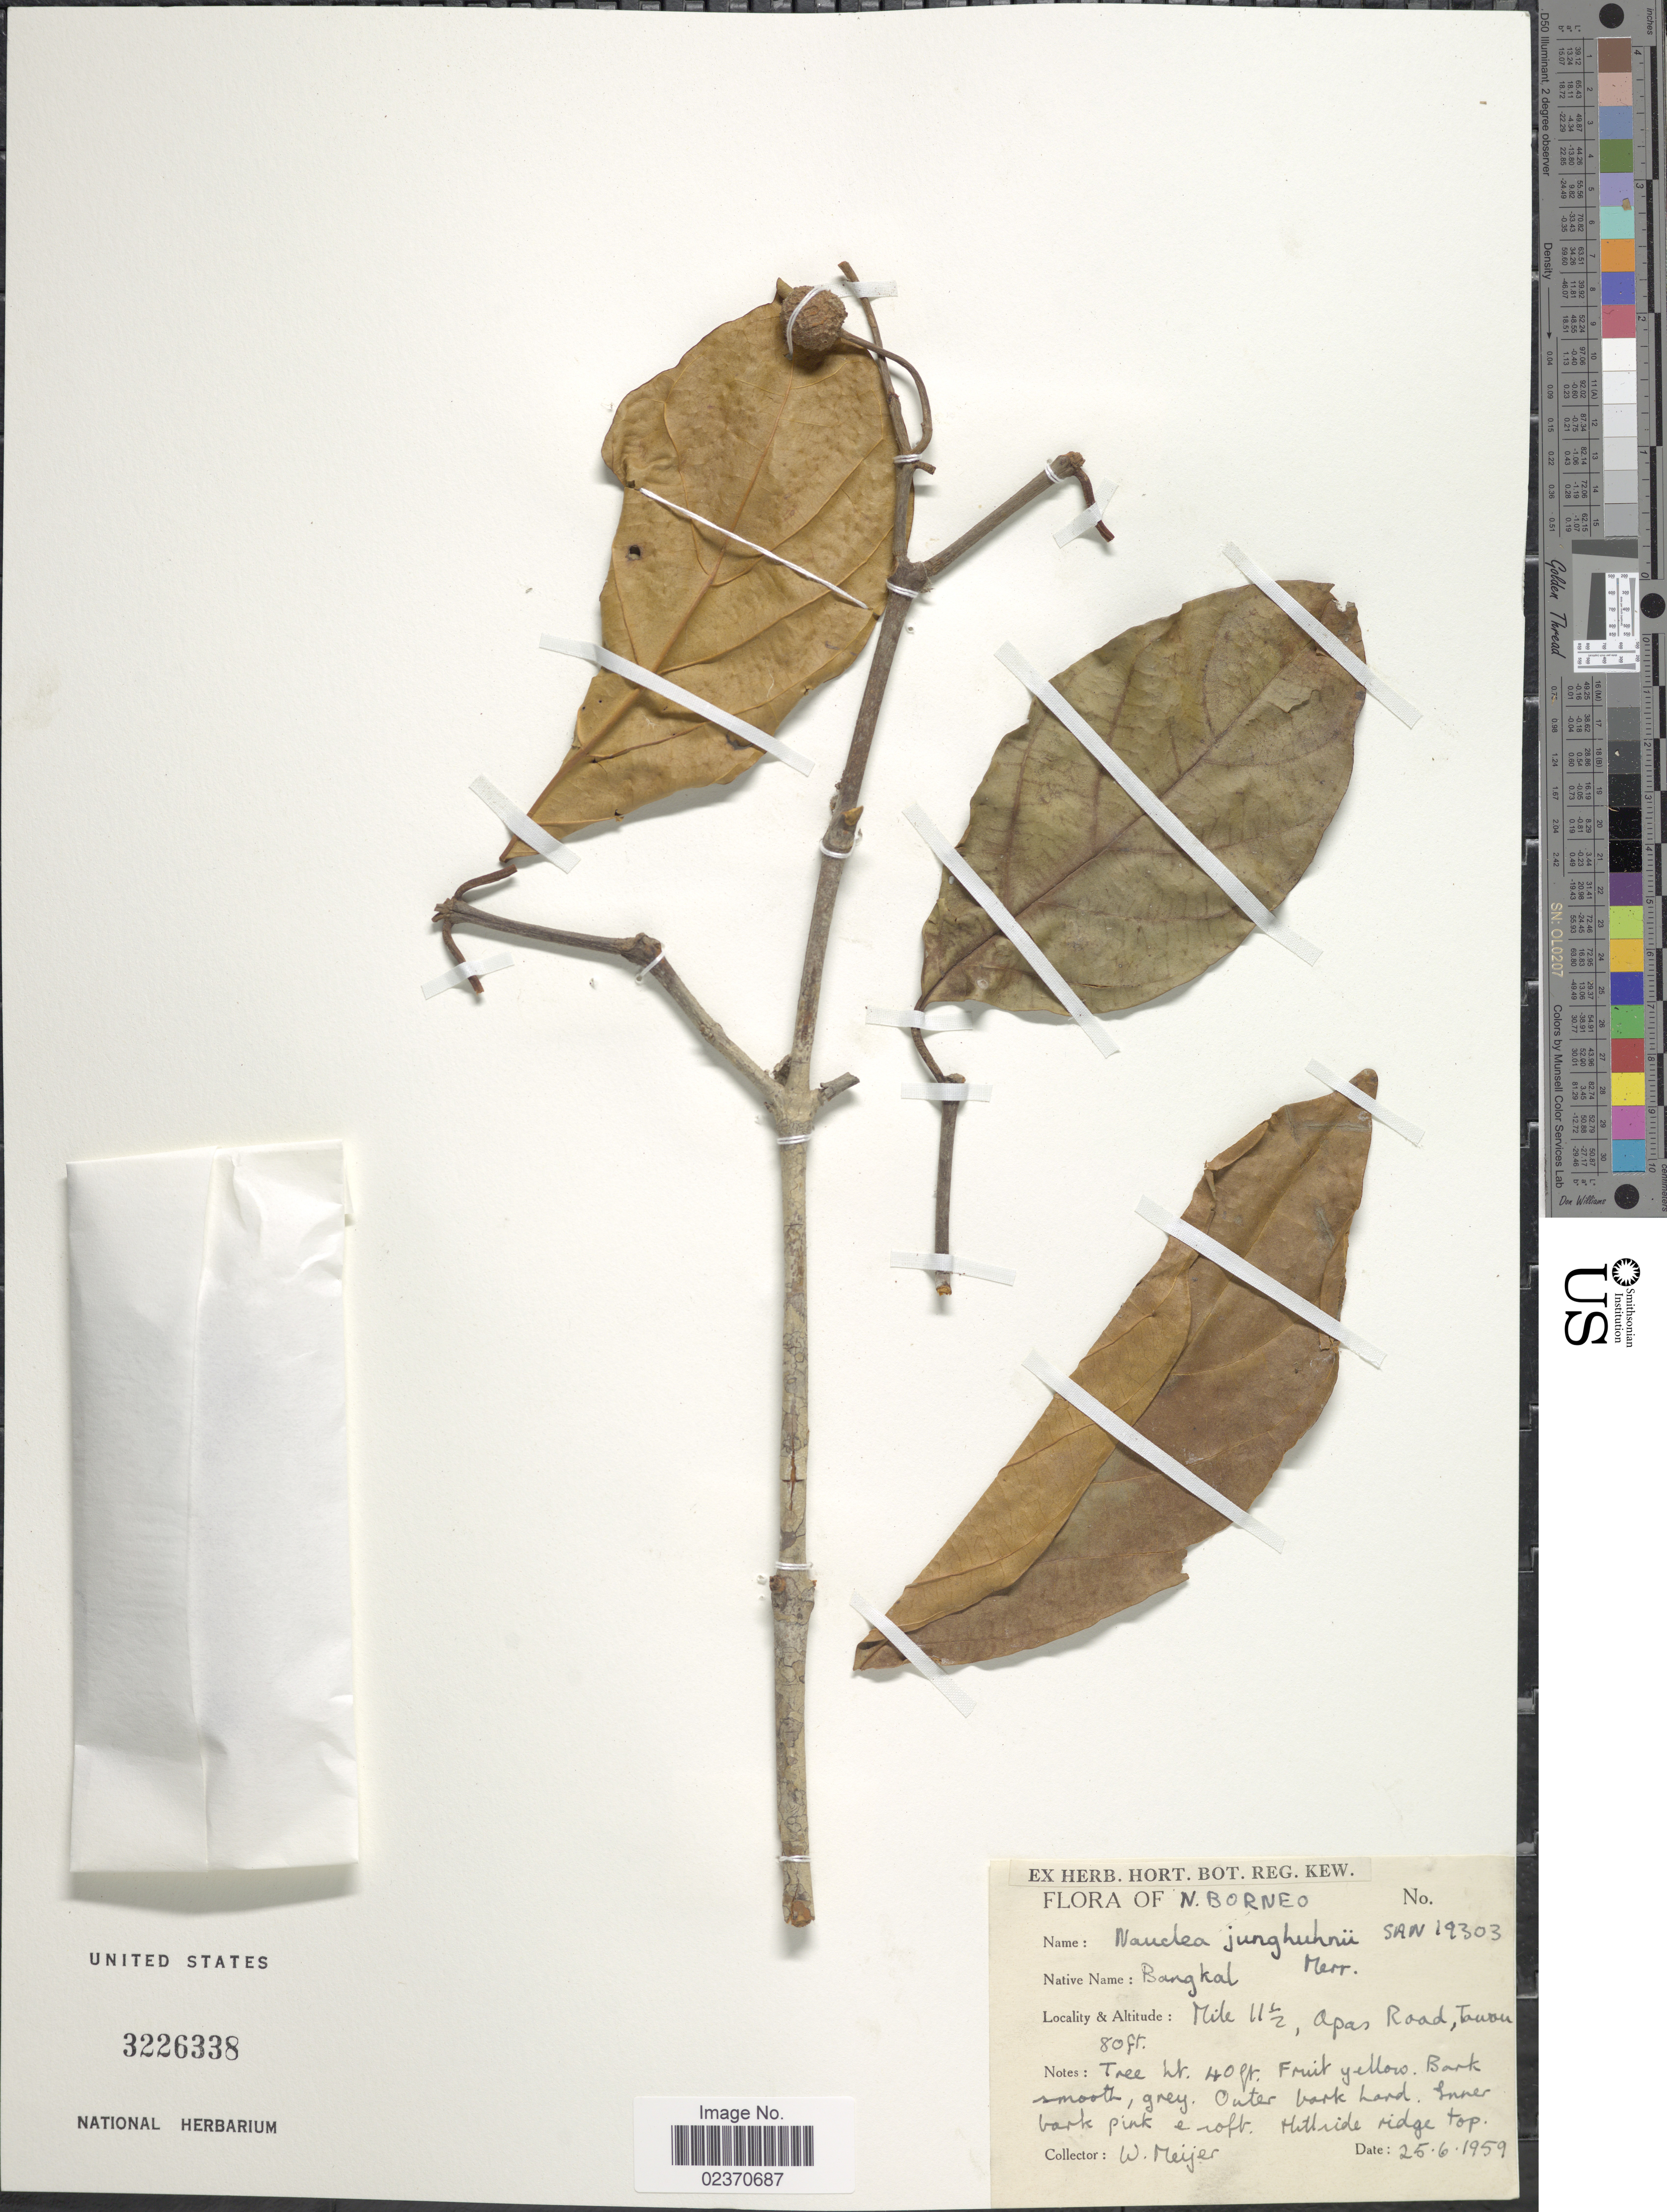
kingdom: Plantae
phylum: Tracheophyta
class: Magnoliopsida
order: Gentianales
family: Rubiaceae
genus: Nauclea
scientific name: Nauclea subdita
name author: Steud.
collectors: W. Meyer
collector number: SAN 19303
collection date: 1959-06-25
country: Malaysia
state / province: Sabah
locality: N. Borneo, Mile 11½ , Apas Road, Tawau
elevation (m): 24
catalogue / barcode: US 3226338